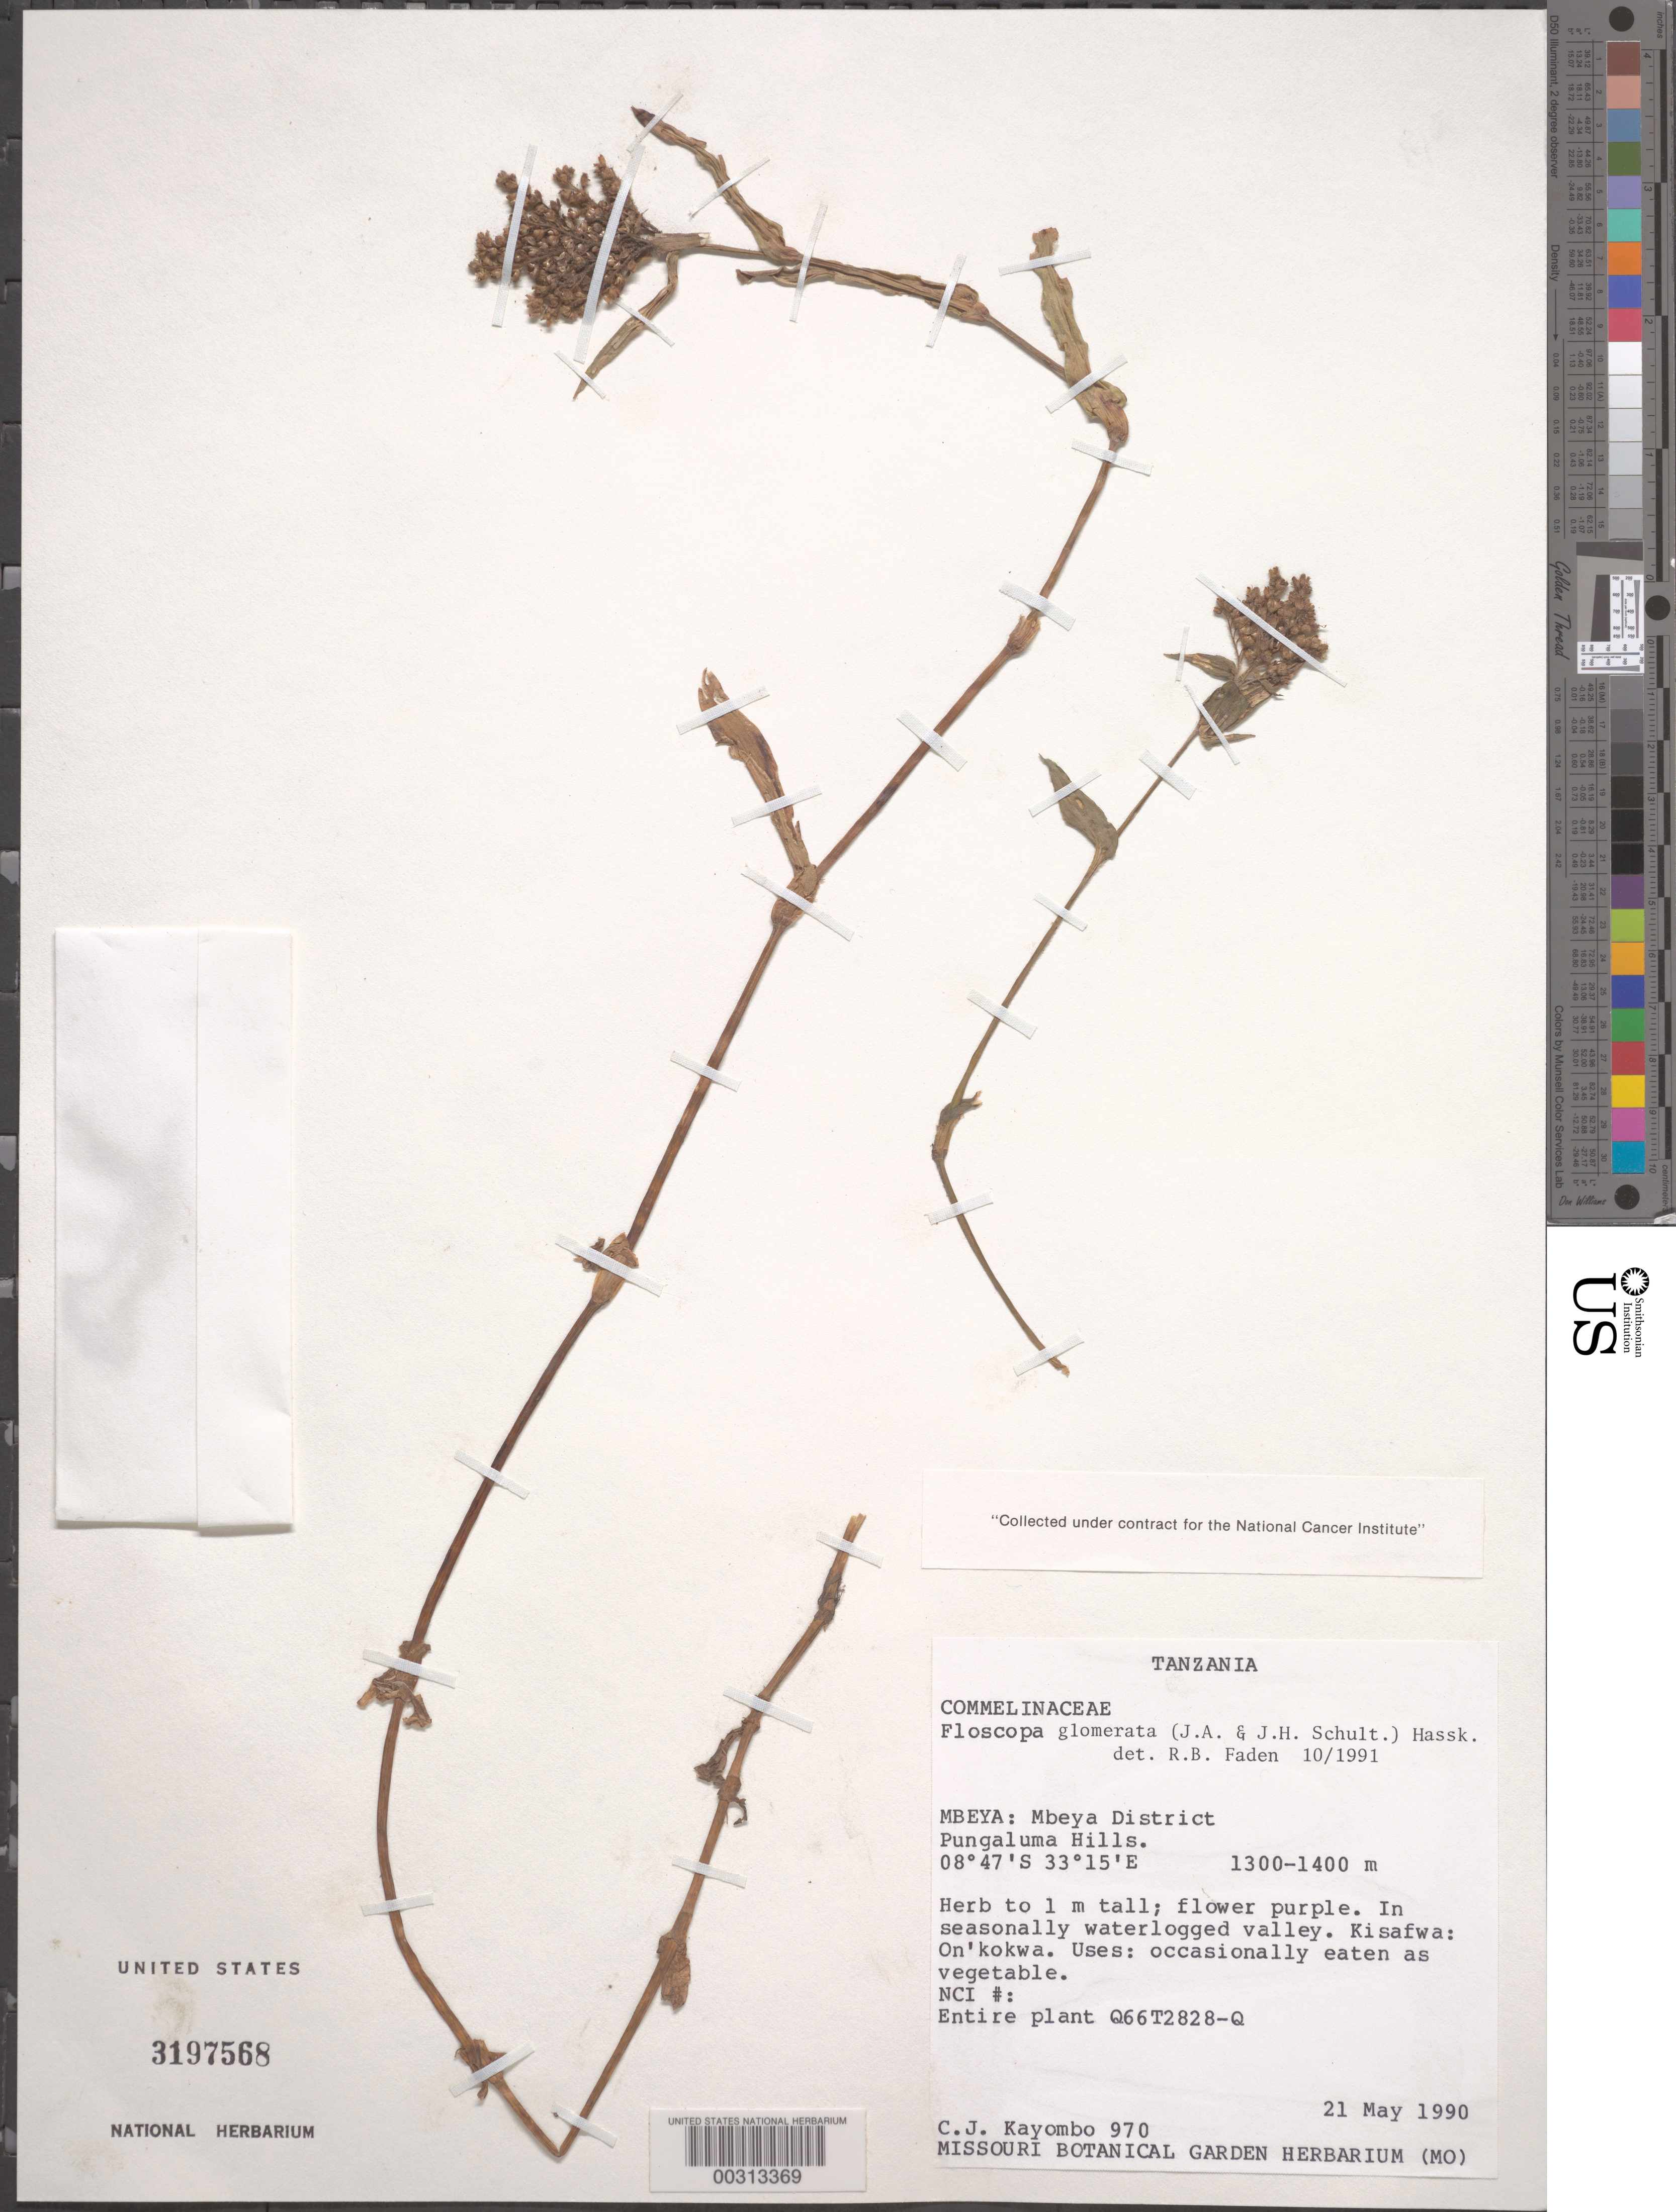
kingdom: Plantae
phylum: Tracheophyta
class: Liliopsida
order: Commelinales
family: Commelinaceae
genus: Floscopa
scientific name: Floscopa glomerata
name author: (Willd. ex Schult. & Schult. f.) Hassk.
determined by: Faden, Robert B., (US), Smithsonian Institution - National Museum of Natural History (UNITED STATES)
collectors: C. J. Kayombo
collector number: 970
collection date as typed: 21 May 1990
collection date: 1990-05-21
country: Tanzania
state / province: Mbeya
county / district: Mbeya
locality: Pungaluma Hills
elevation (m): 1300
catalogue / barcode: US 3197568